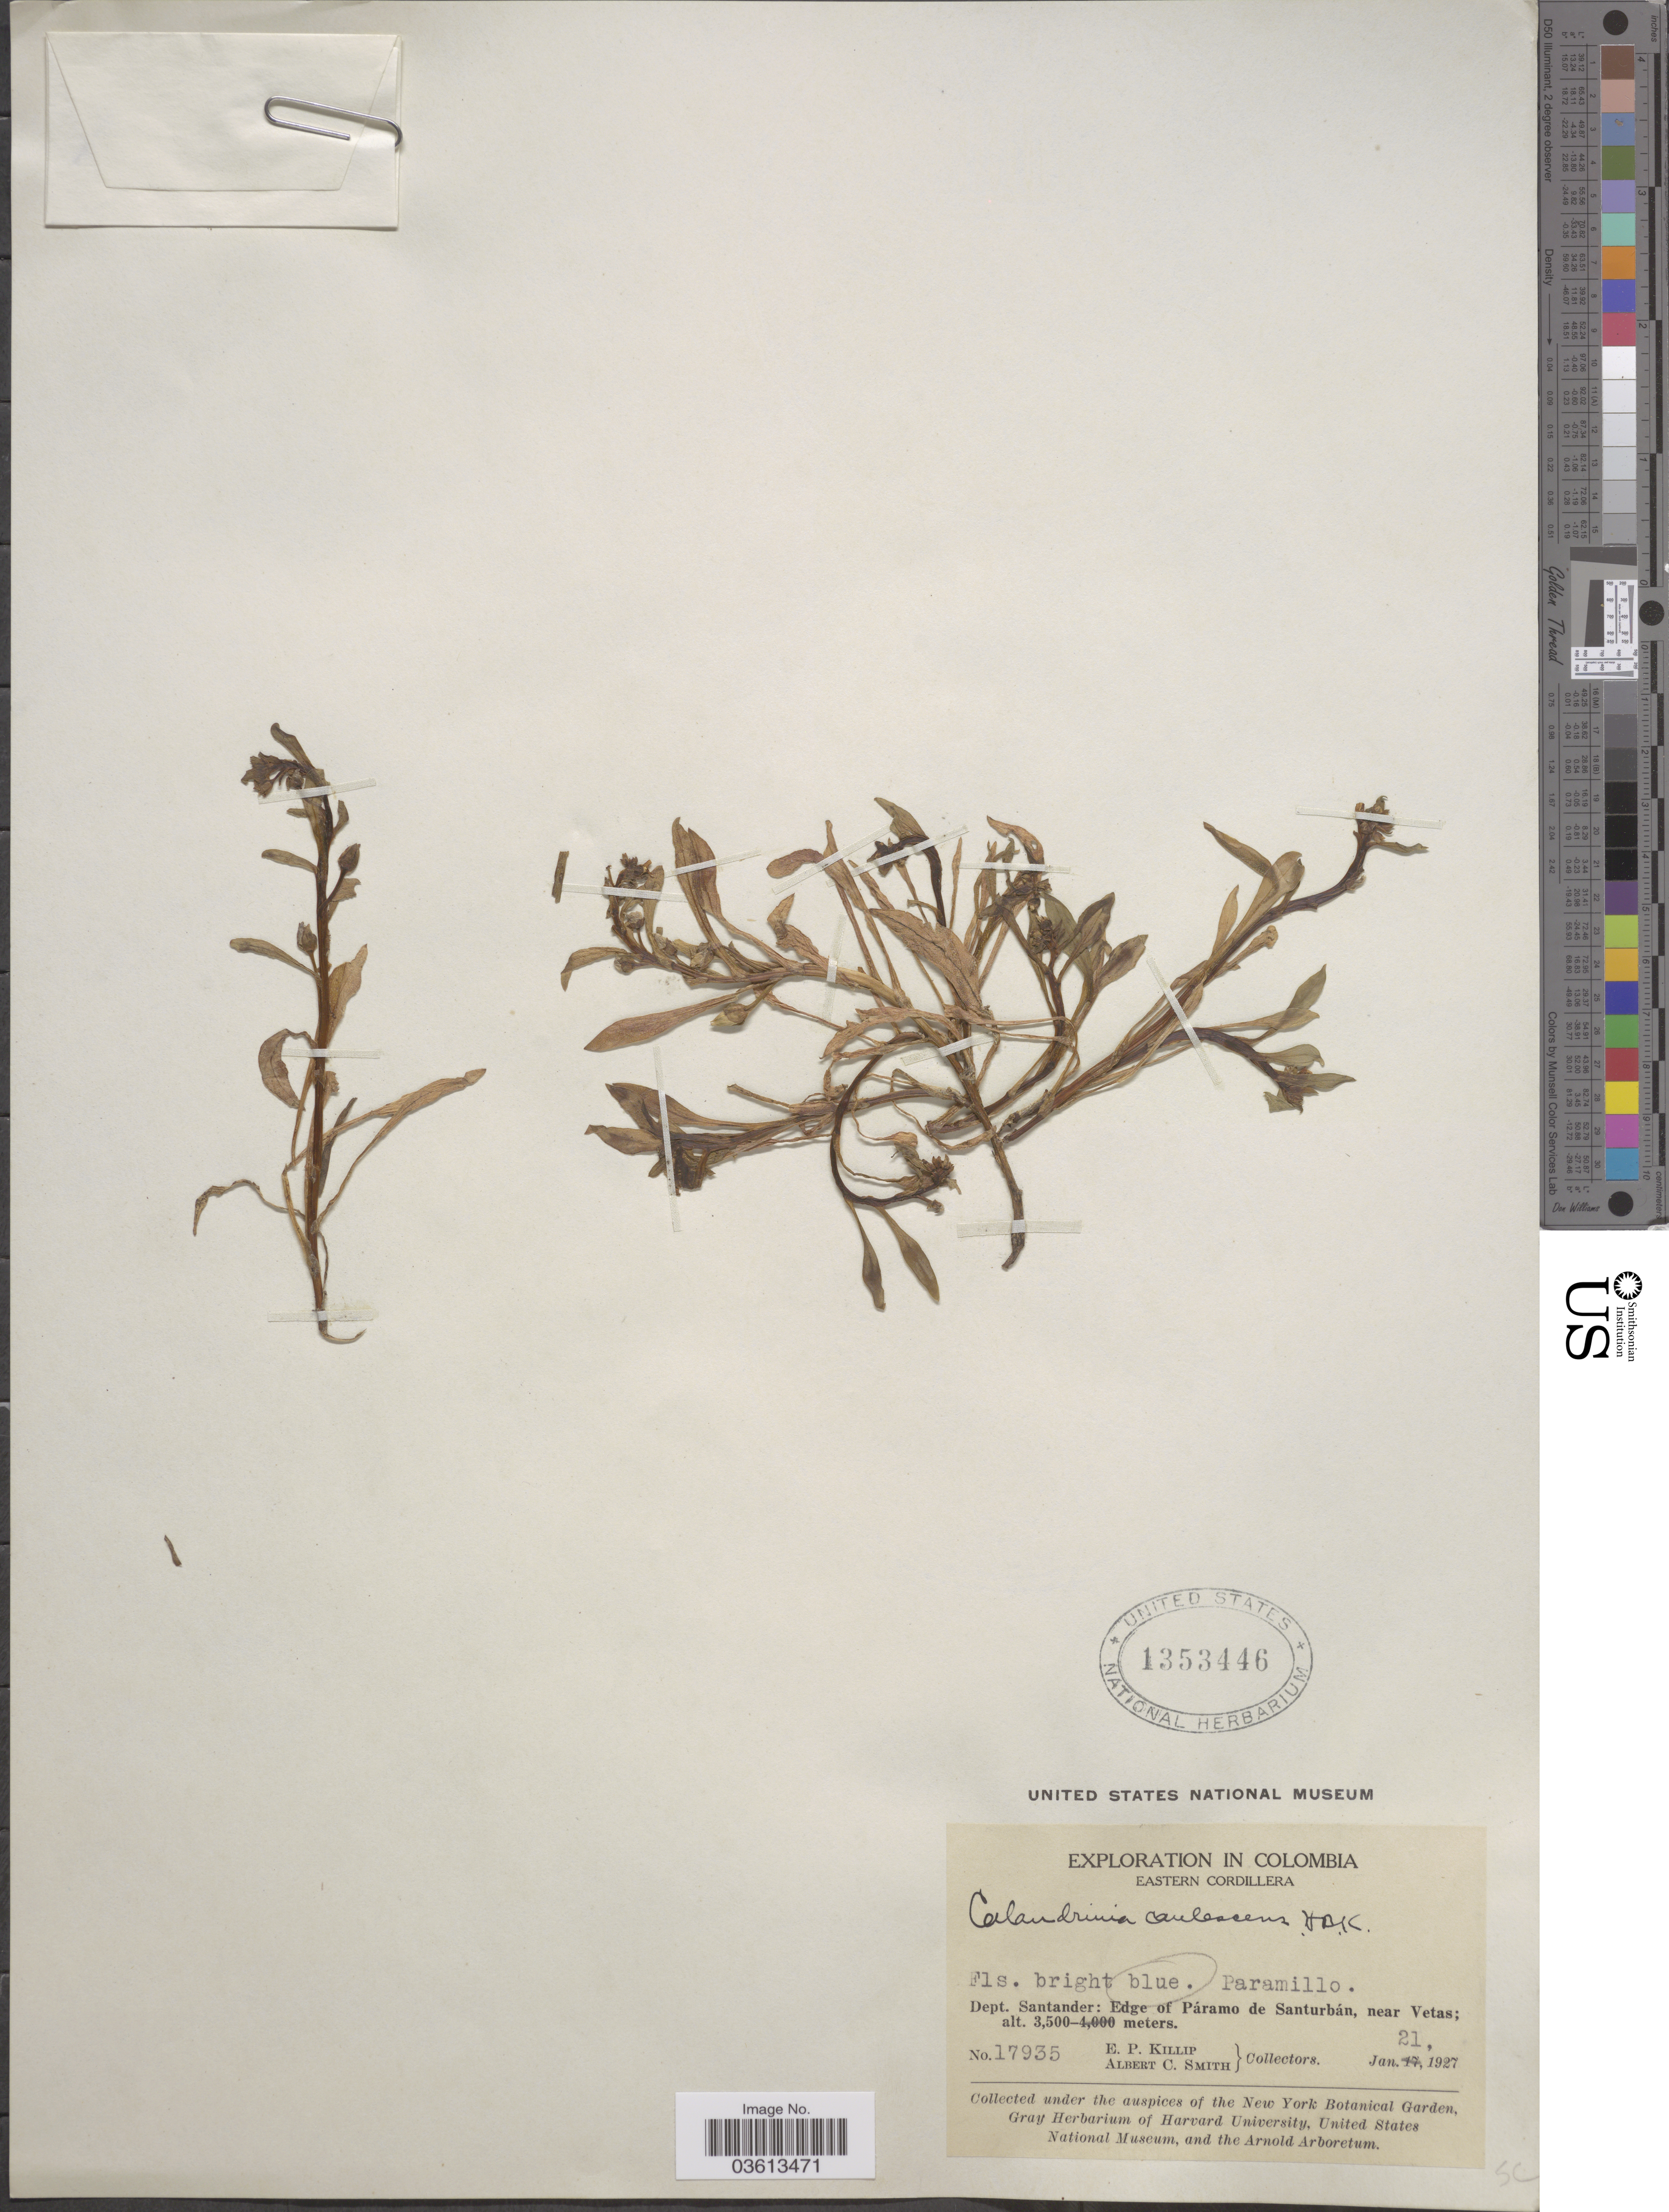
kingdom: Plantae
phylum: Tracheophyta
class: Magnoliopsida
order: Caryophyllales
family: Montiaceae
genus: Calandrinia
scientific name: Calandrinia ciliata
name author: (Ruiz & Pav.) DC.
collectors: E. P. Killip & A. C. Smith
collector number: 17935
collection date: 1927-01-21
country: Colombia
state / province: Santander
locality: Eastern Cordillera. Dept. Santander: Edge of Páramo de Santurbán, near Vetas.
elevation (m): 3500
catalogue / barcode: US 1353446